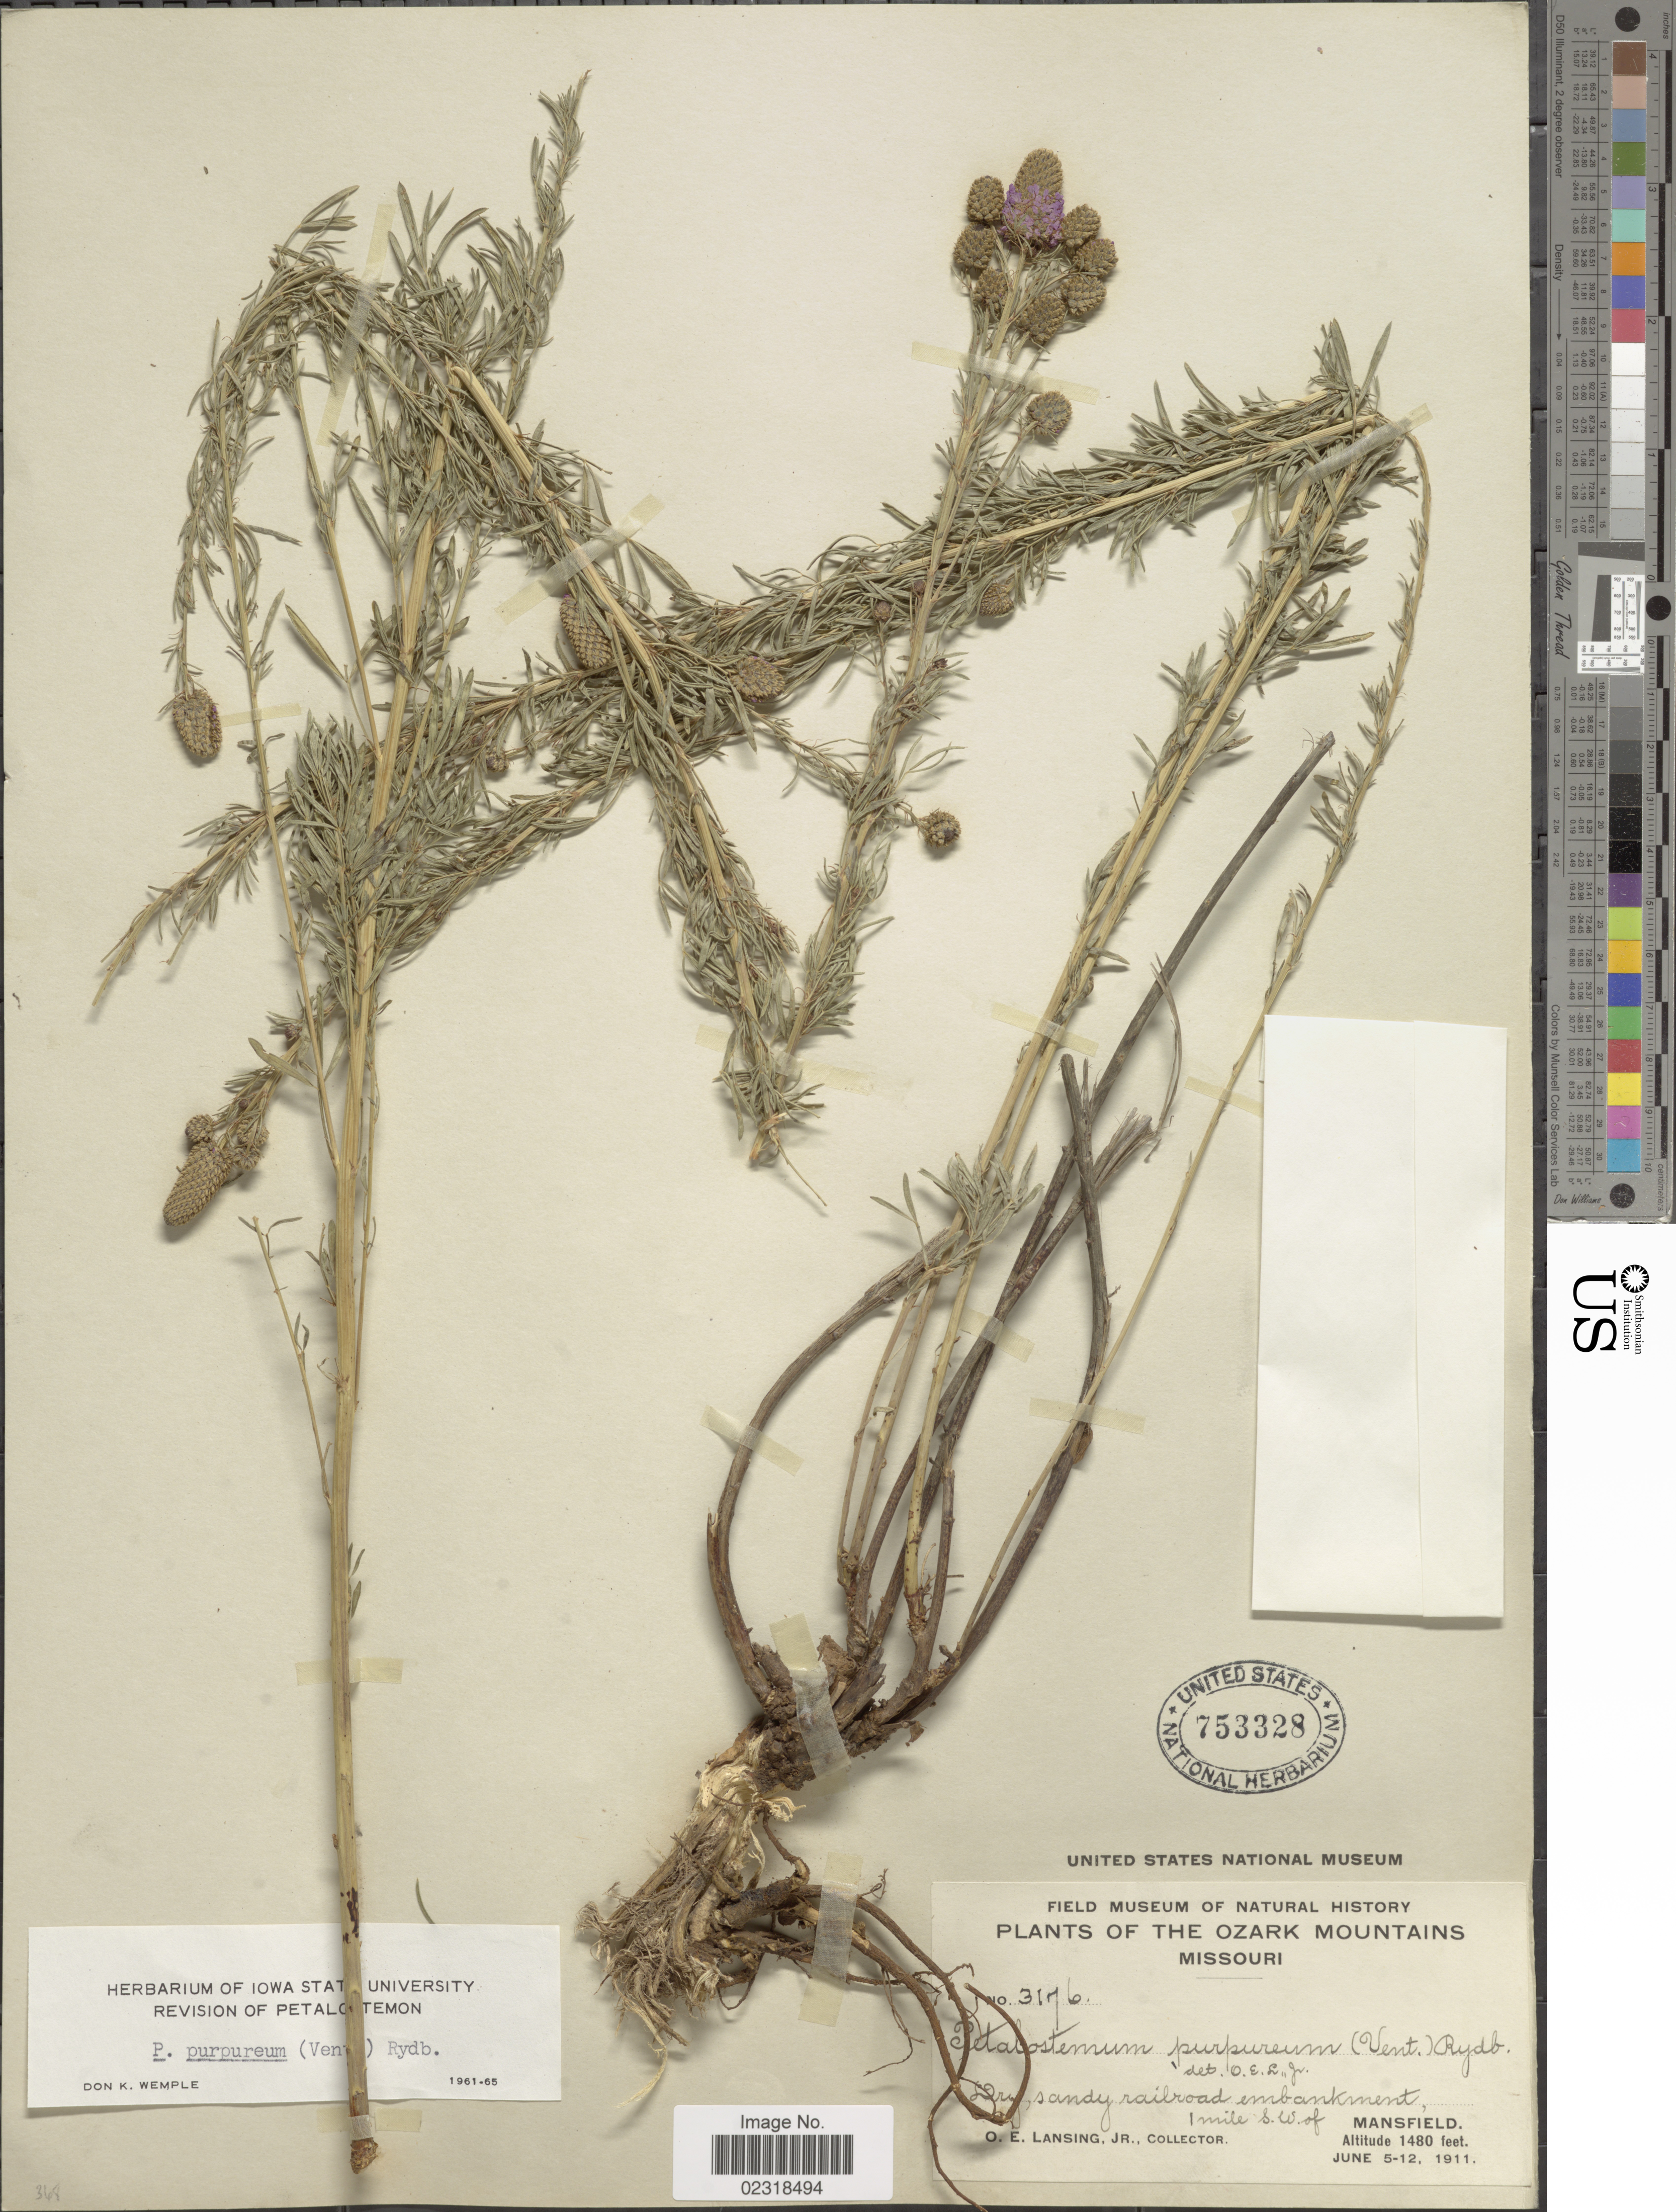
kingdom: Plantae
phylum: Tracheophyta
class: Magnoliopsida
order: Fabales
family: Fabaceae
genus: Dalea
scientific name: Dalea purpurea var. purpurea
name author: Vent.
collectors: O. E. Lansing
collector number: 3176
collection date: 1911-06-05/1911-06-12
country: United States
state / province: Missouri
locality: The Ozark Mountains, 1 mile S.W. of Mansfield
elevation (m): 451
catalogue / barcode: US 753328